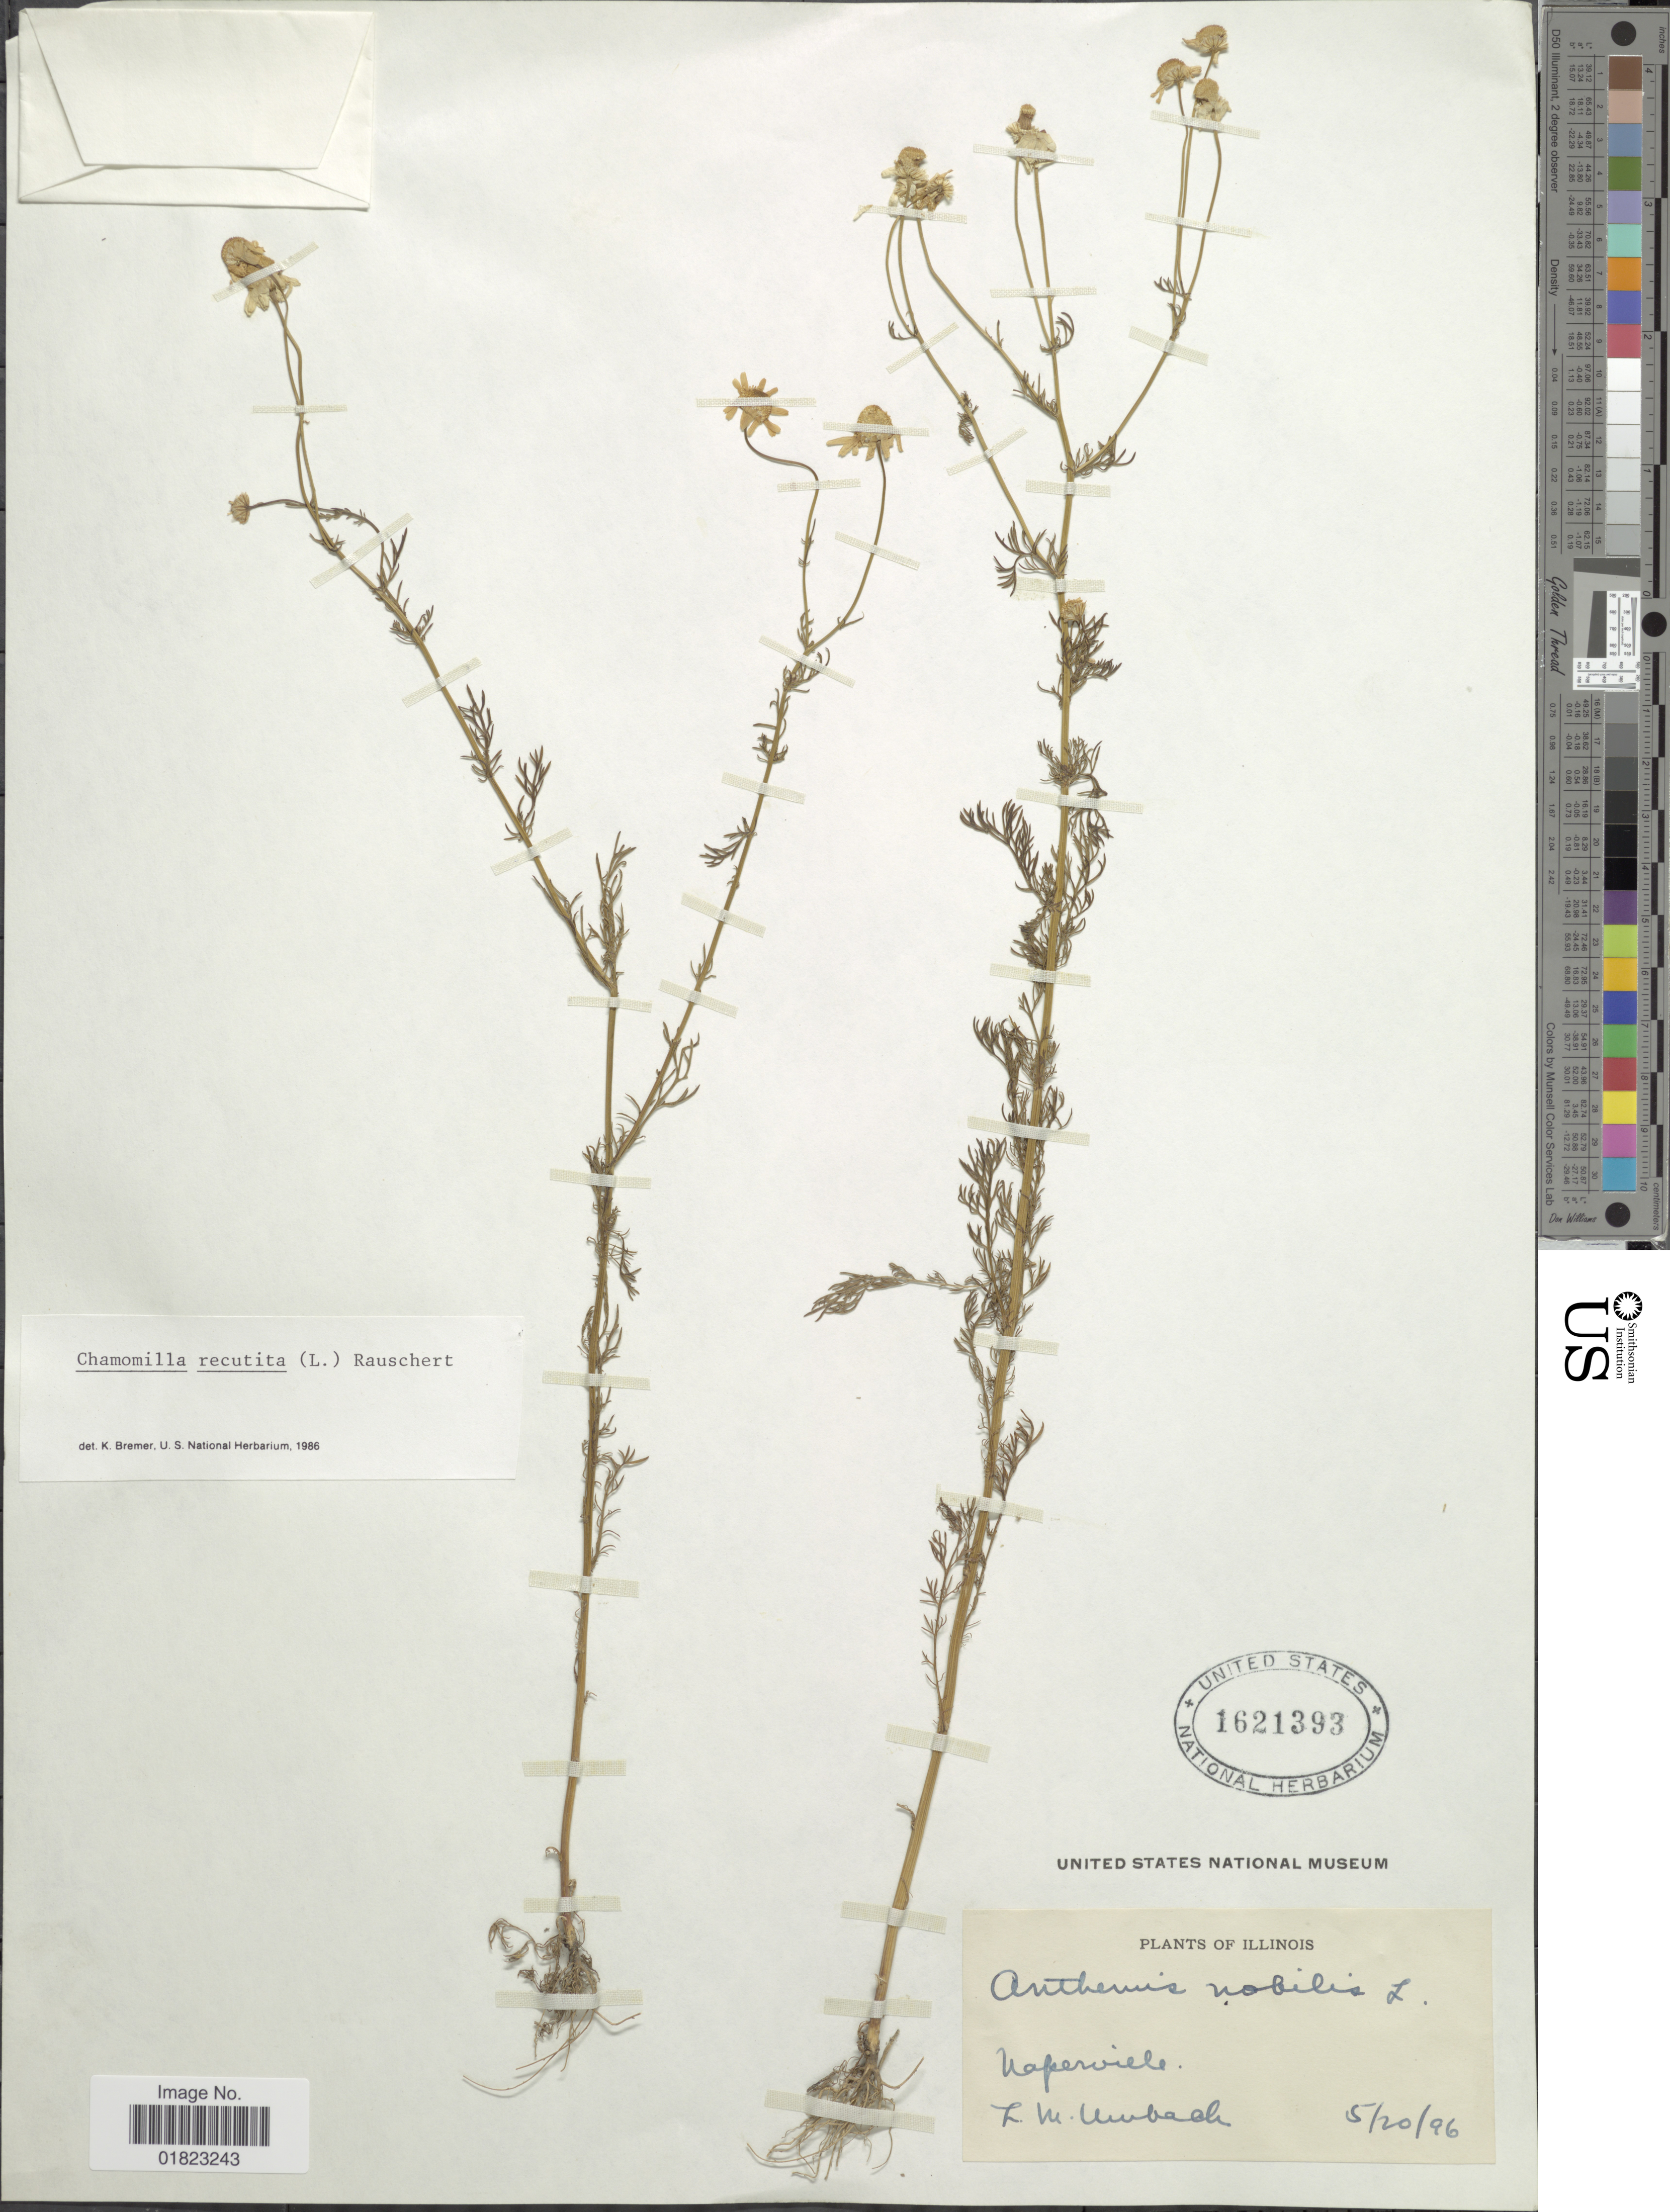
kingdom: Plantae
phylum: Tracheophyta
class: Magnoliopsida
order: Asterales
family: Asteraceae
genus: Matricaria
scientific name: Matricaria recutita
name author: L.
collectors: L. M. Umbach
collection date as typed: Transcribed d/m/y: 20/5/96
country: United States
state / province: Illinois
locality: Naperville.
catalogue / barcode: US 1621393